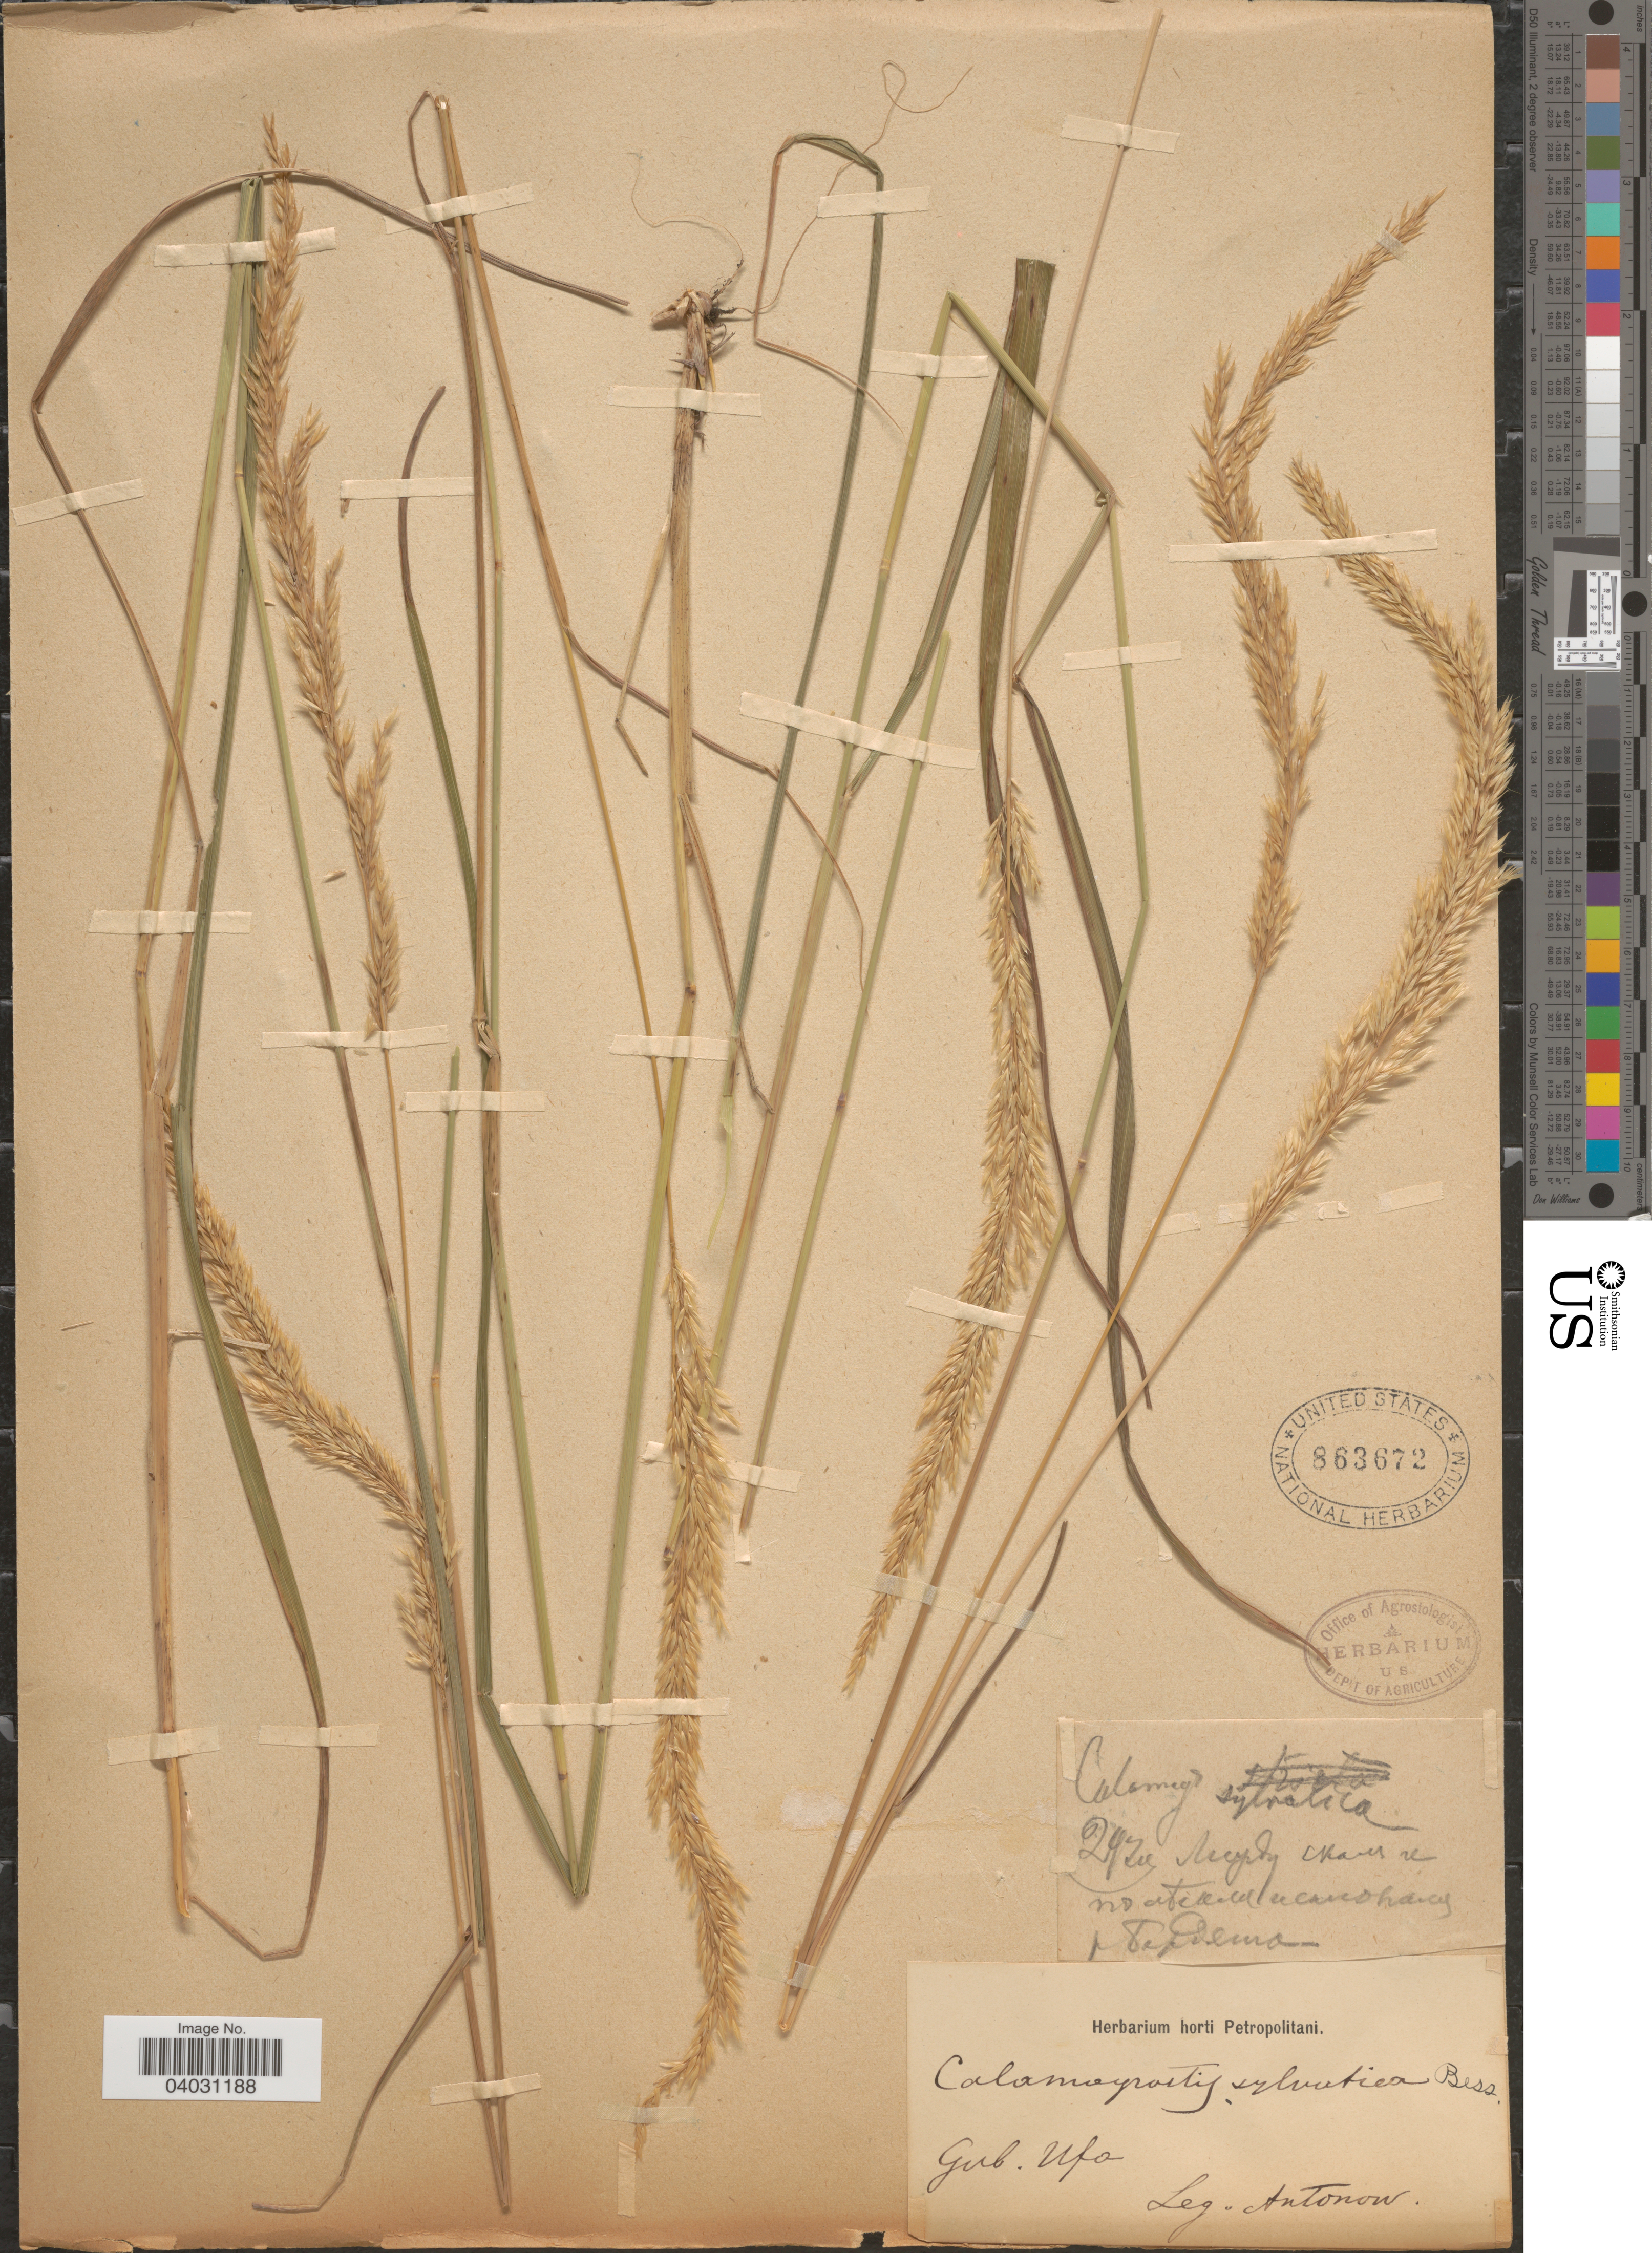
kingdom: Plantae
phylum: Tracheophyta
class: Liliopsida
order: Poales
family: Poaceae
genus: Calamagrostis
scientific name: Calamagrostis arundinacea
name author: (L.) Roth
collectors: Antonov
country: Russian Federation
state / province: Bashkortostan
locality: Gub. Ufa.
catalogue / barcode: US 863672